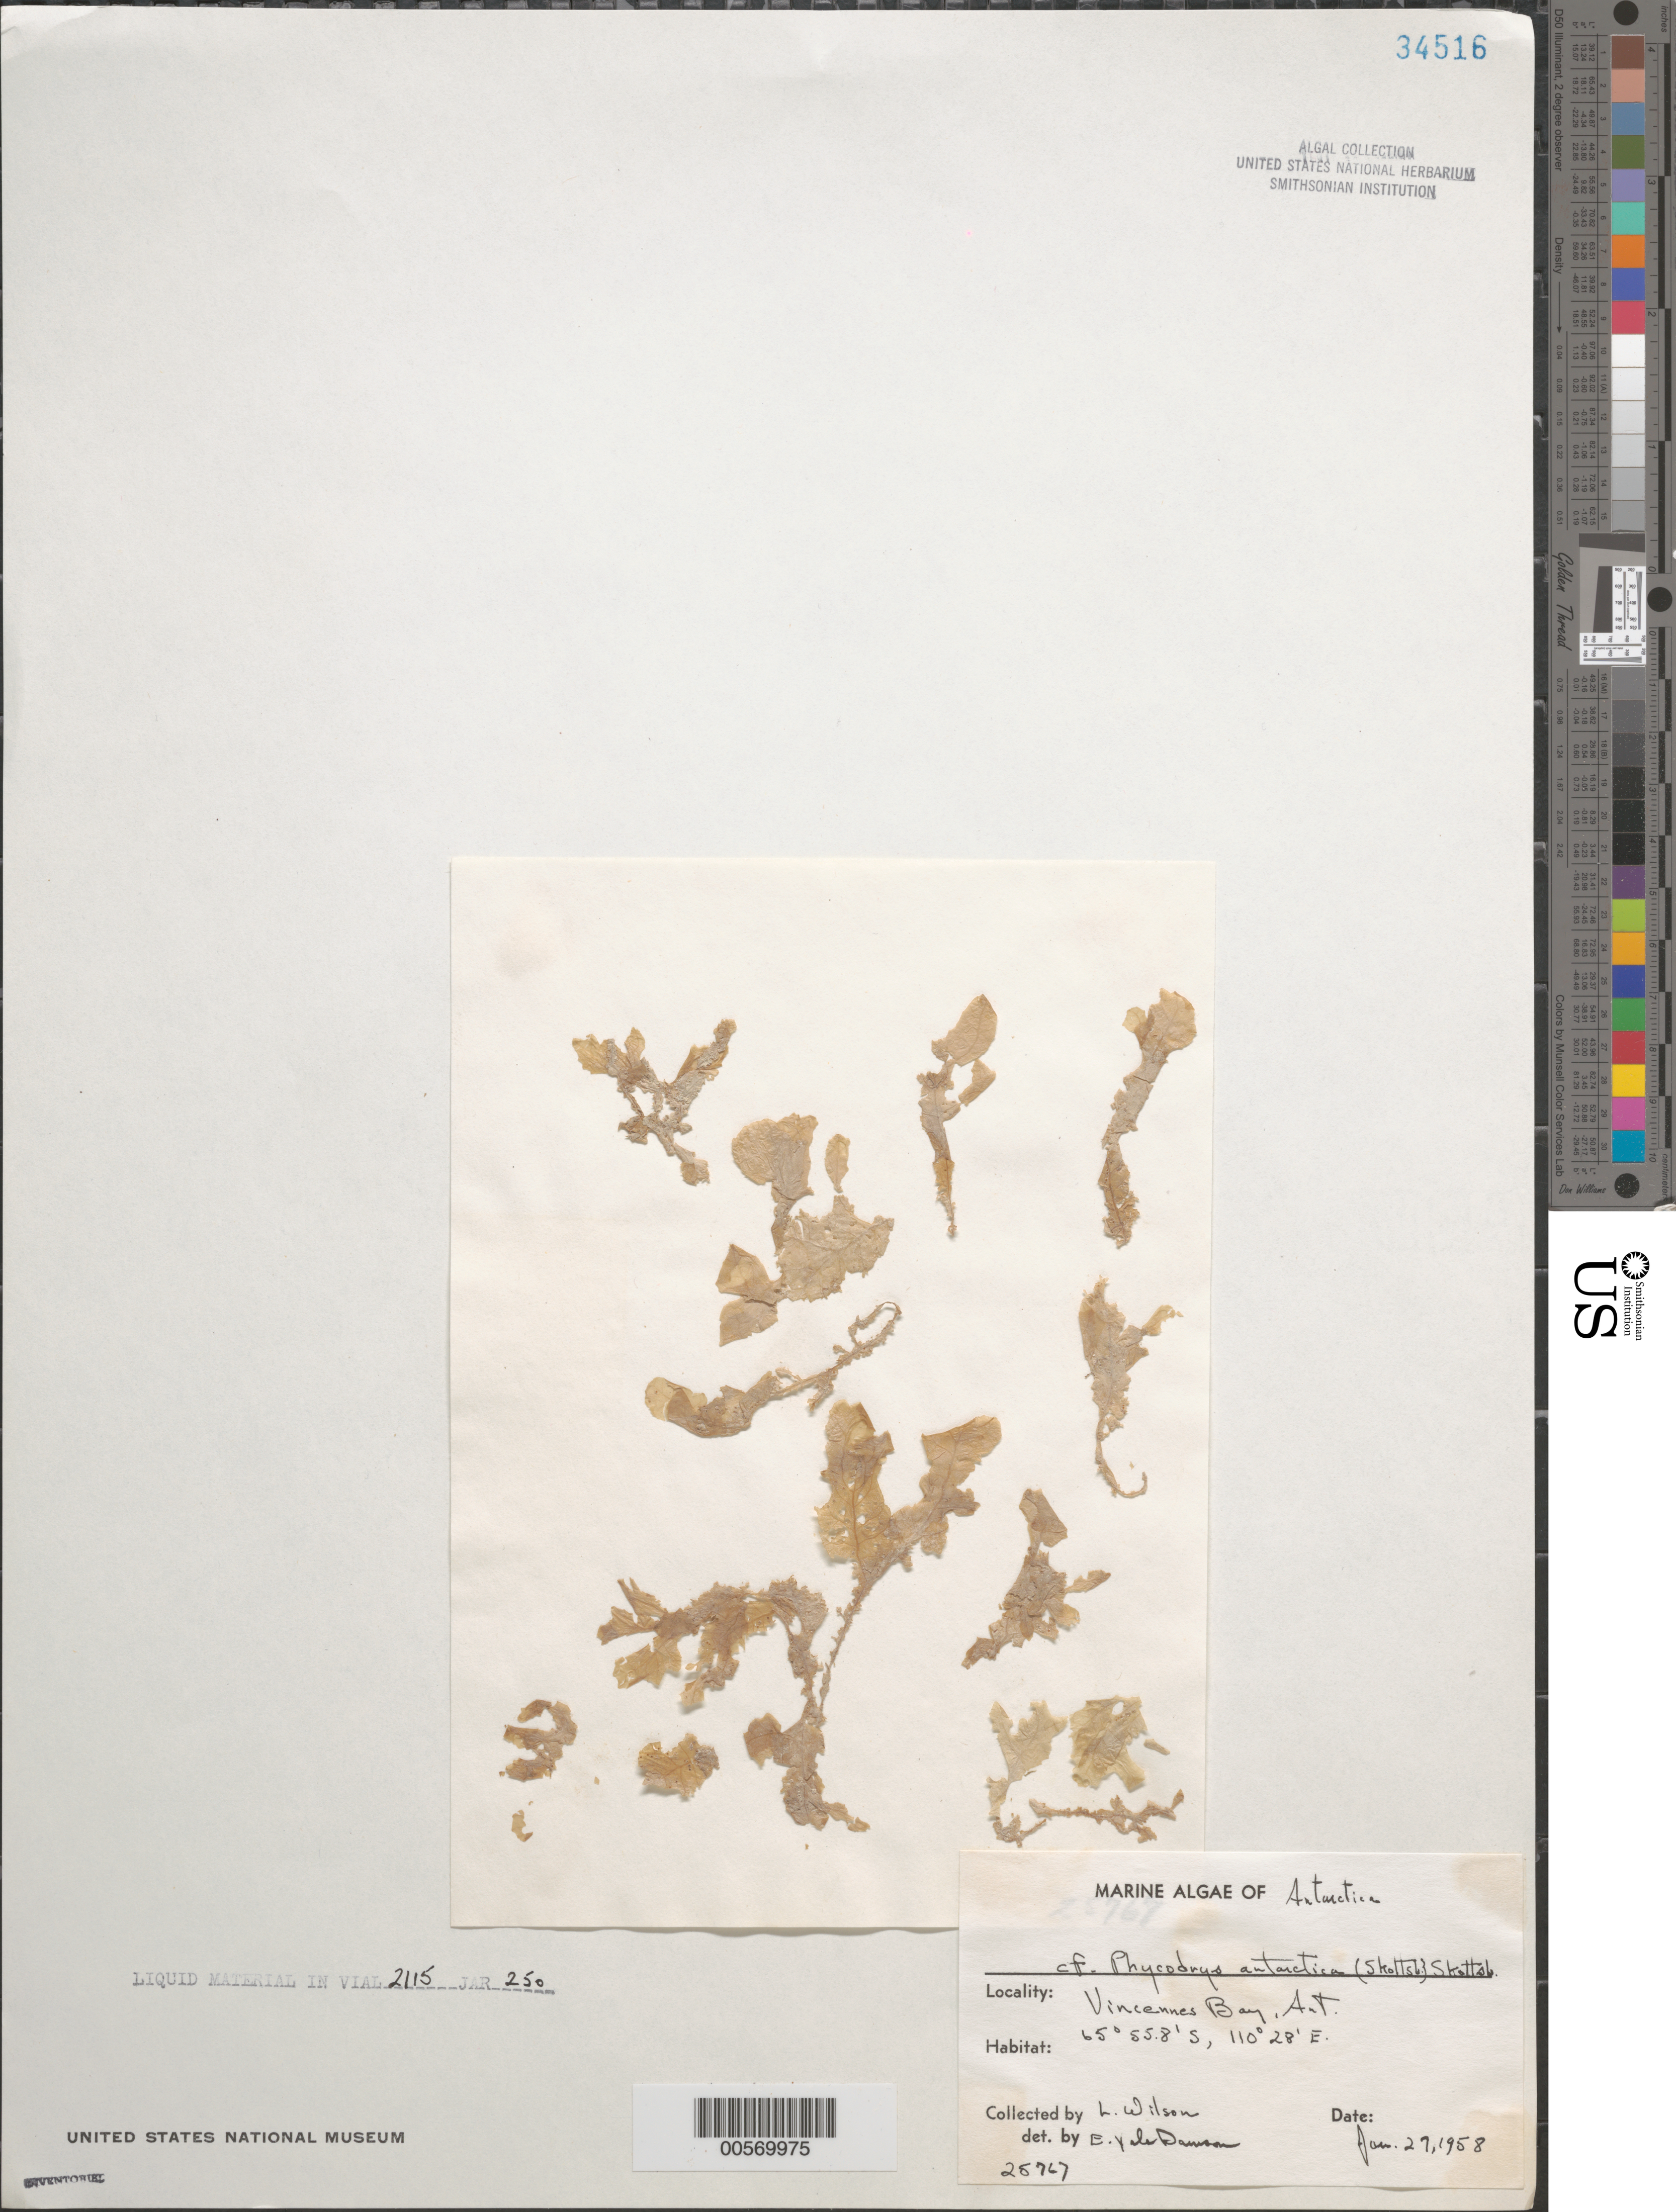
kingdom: Plantae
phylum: Rhodophyta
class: Florideophyceae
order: Ceramiales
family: Delesseriaceae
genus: Phycodrys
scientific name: Phycodrys antarctica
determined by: Dawson, E. Y.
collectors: L. Wilson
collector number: EYD 25767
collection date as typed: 27 Jan 1958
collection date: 1958-01-27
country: Antarctica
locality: Vincennes Bay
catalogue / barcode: US 34516